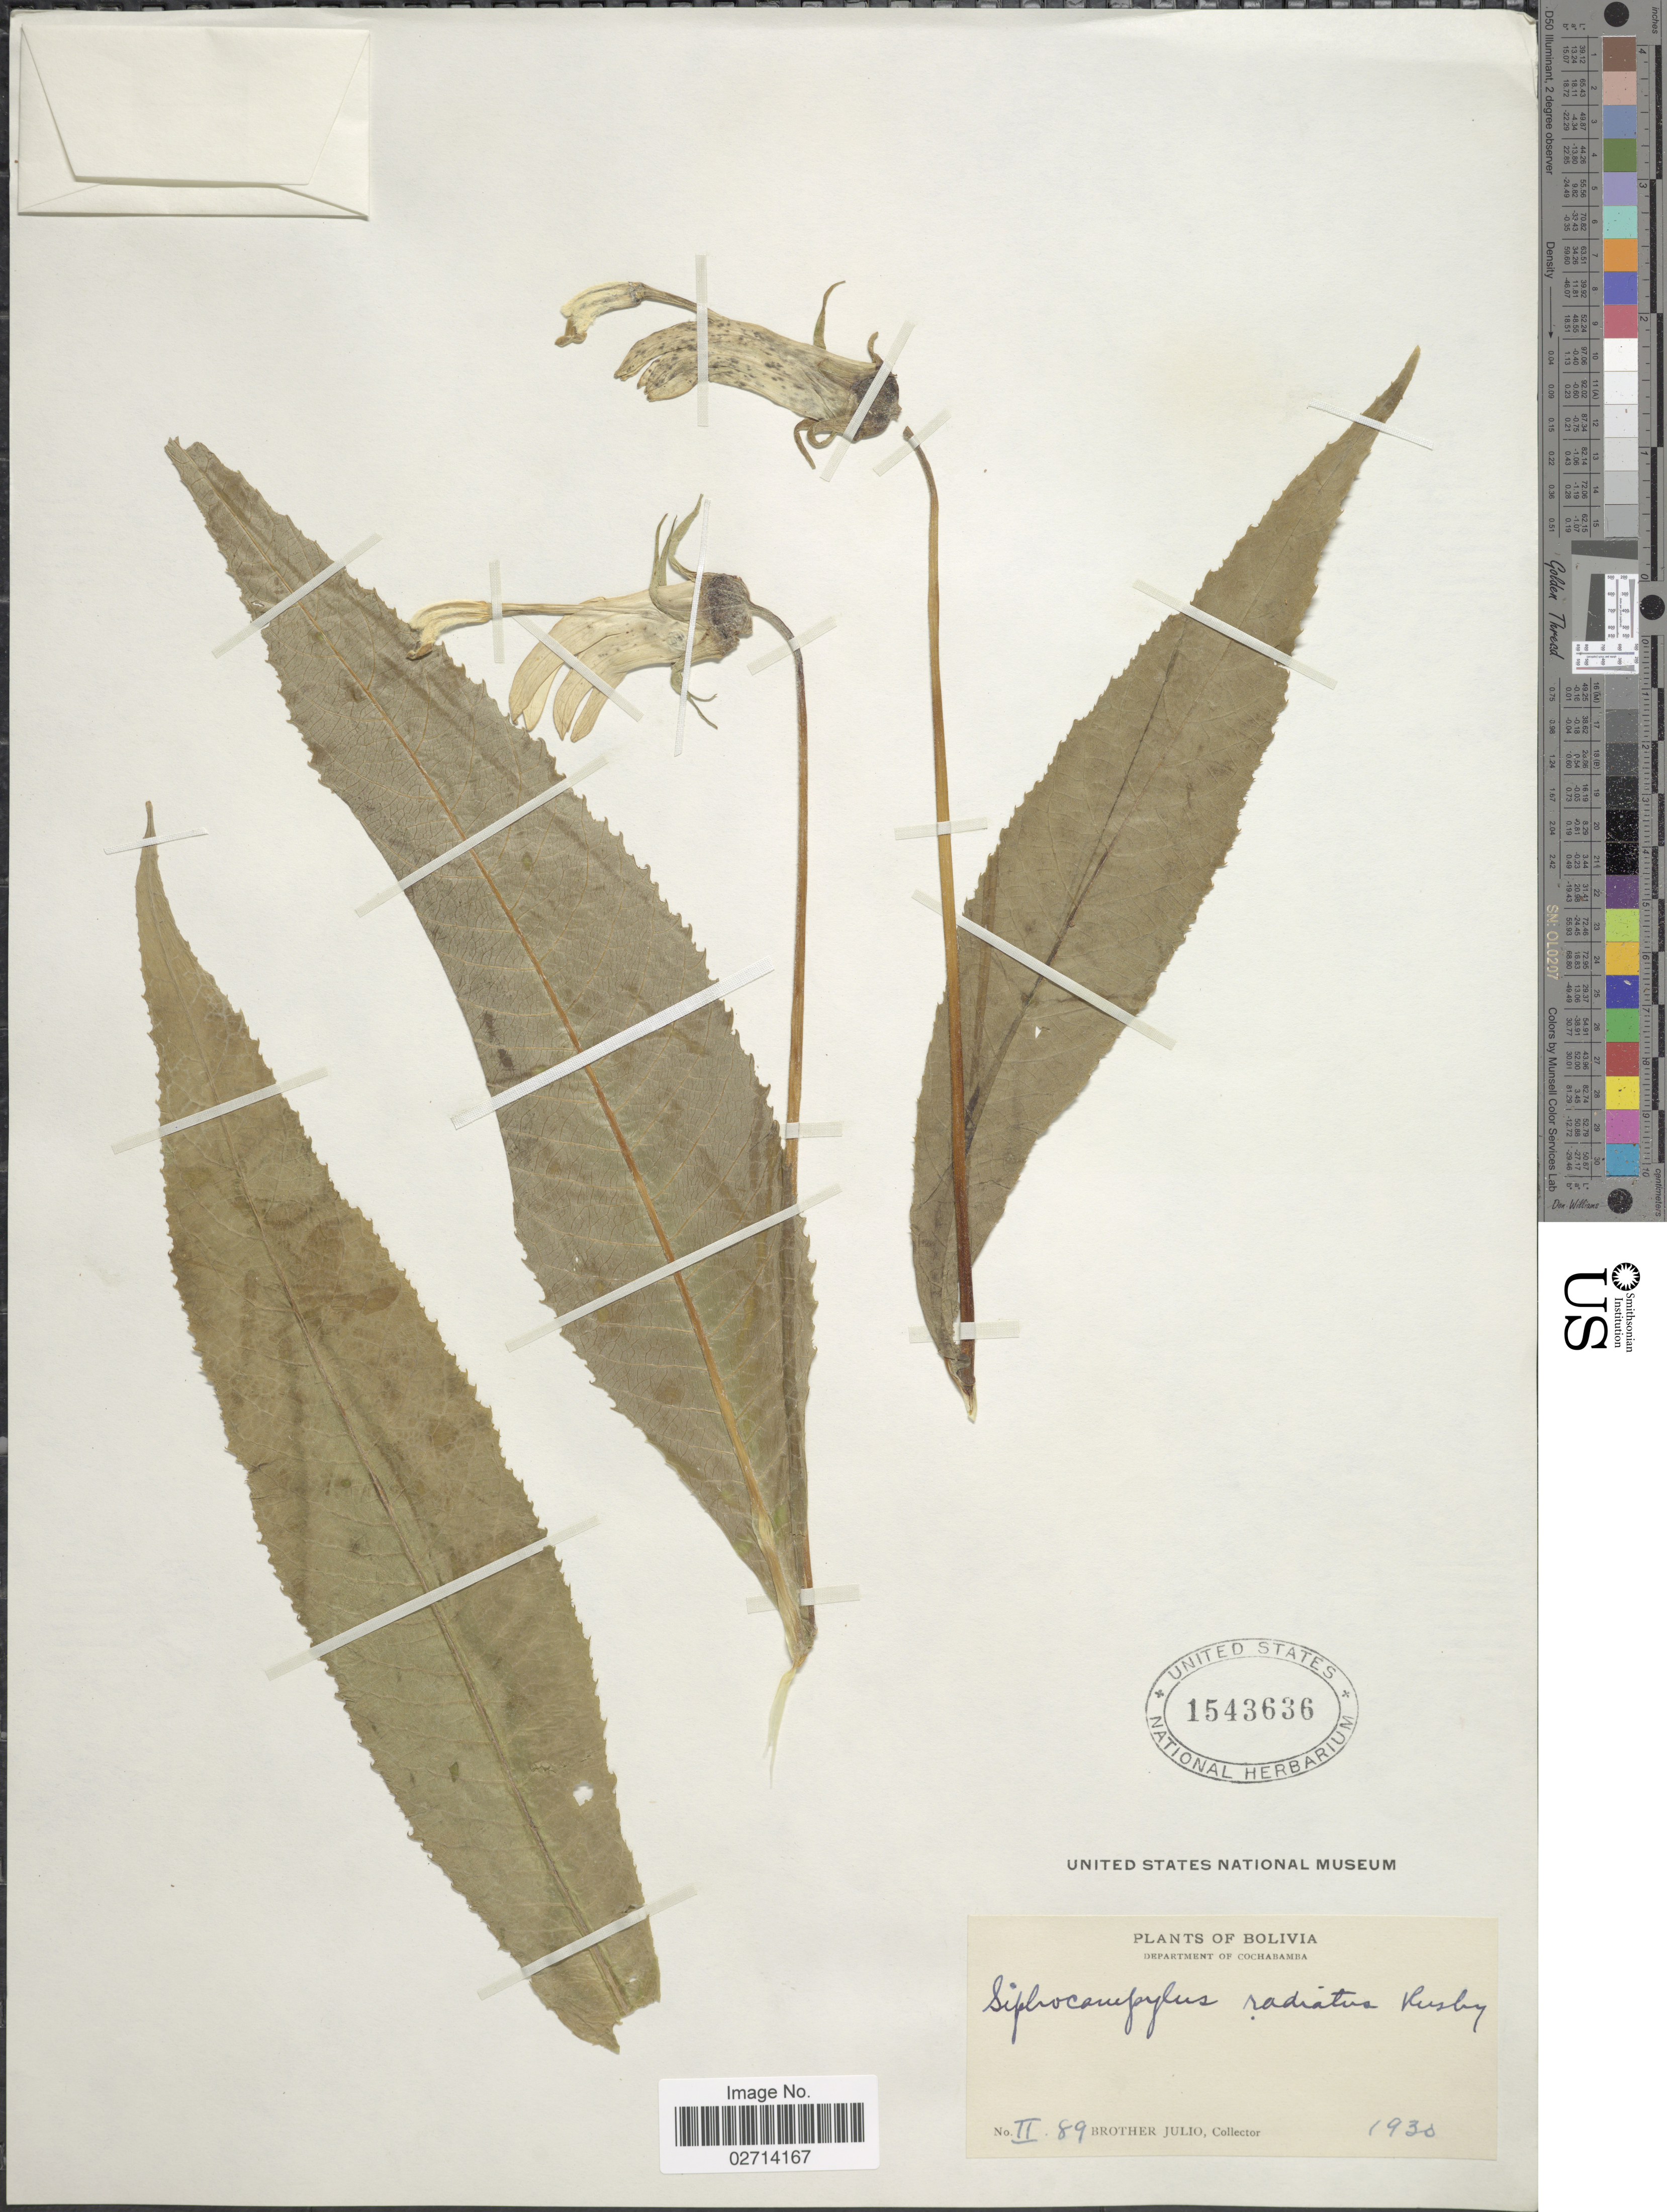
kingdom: Plantae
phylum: Tracheophyta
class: Magnoliopsida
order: Asterales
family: Campanulaceae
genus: Siphocampylus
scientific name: Siphocampylus radiatus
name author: Rusby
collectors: Bro. Julio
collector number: II.89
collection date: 1930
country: Bolivia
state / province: Cochabamba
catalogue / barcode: US 1543636